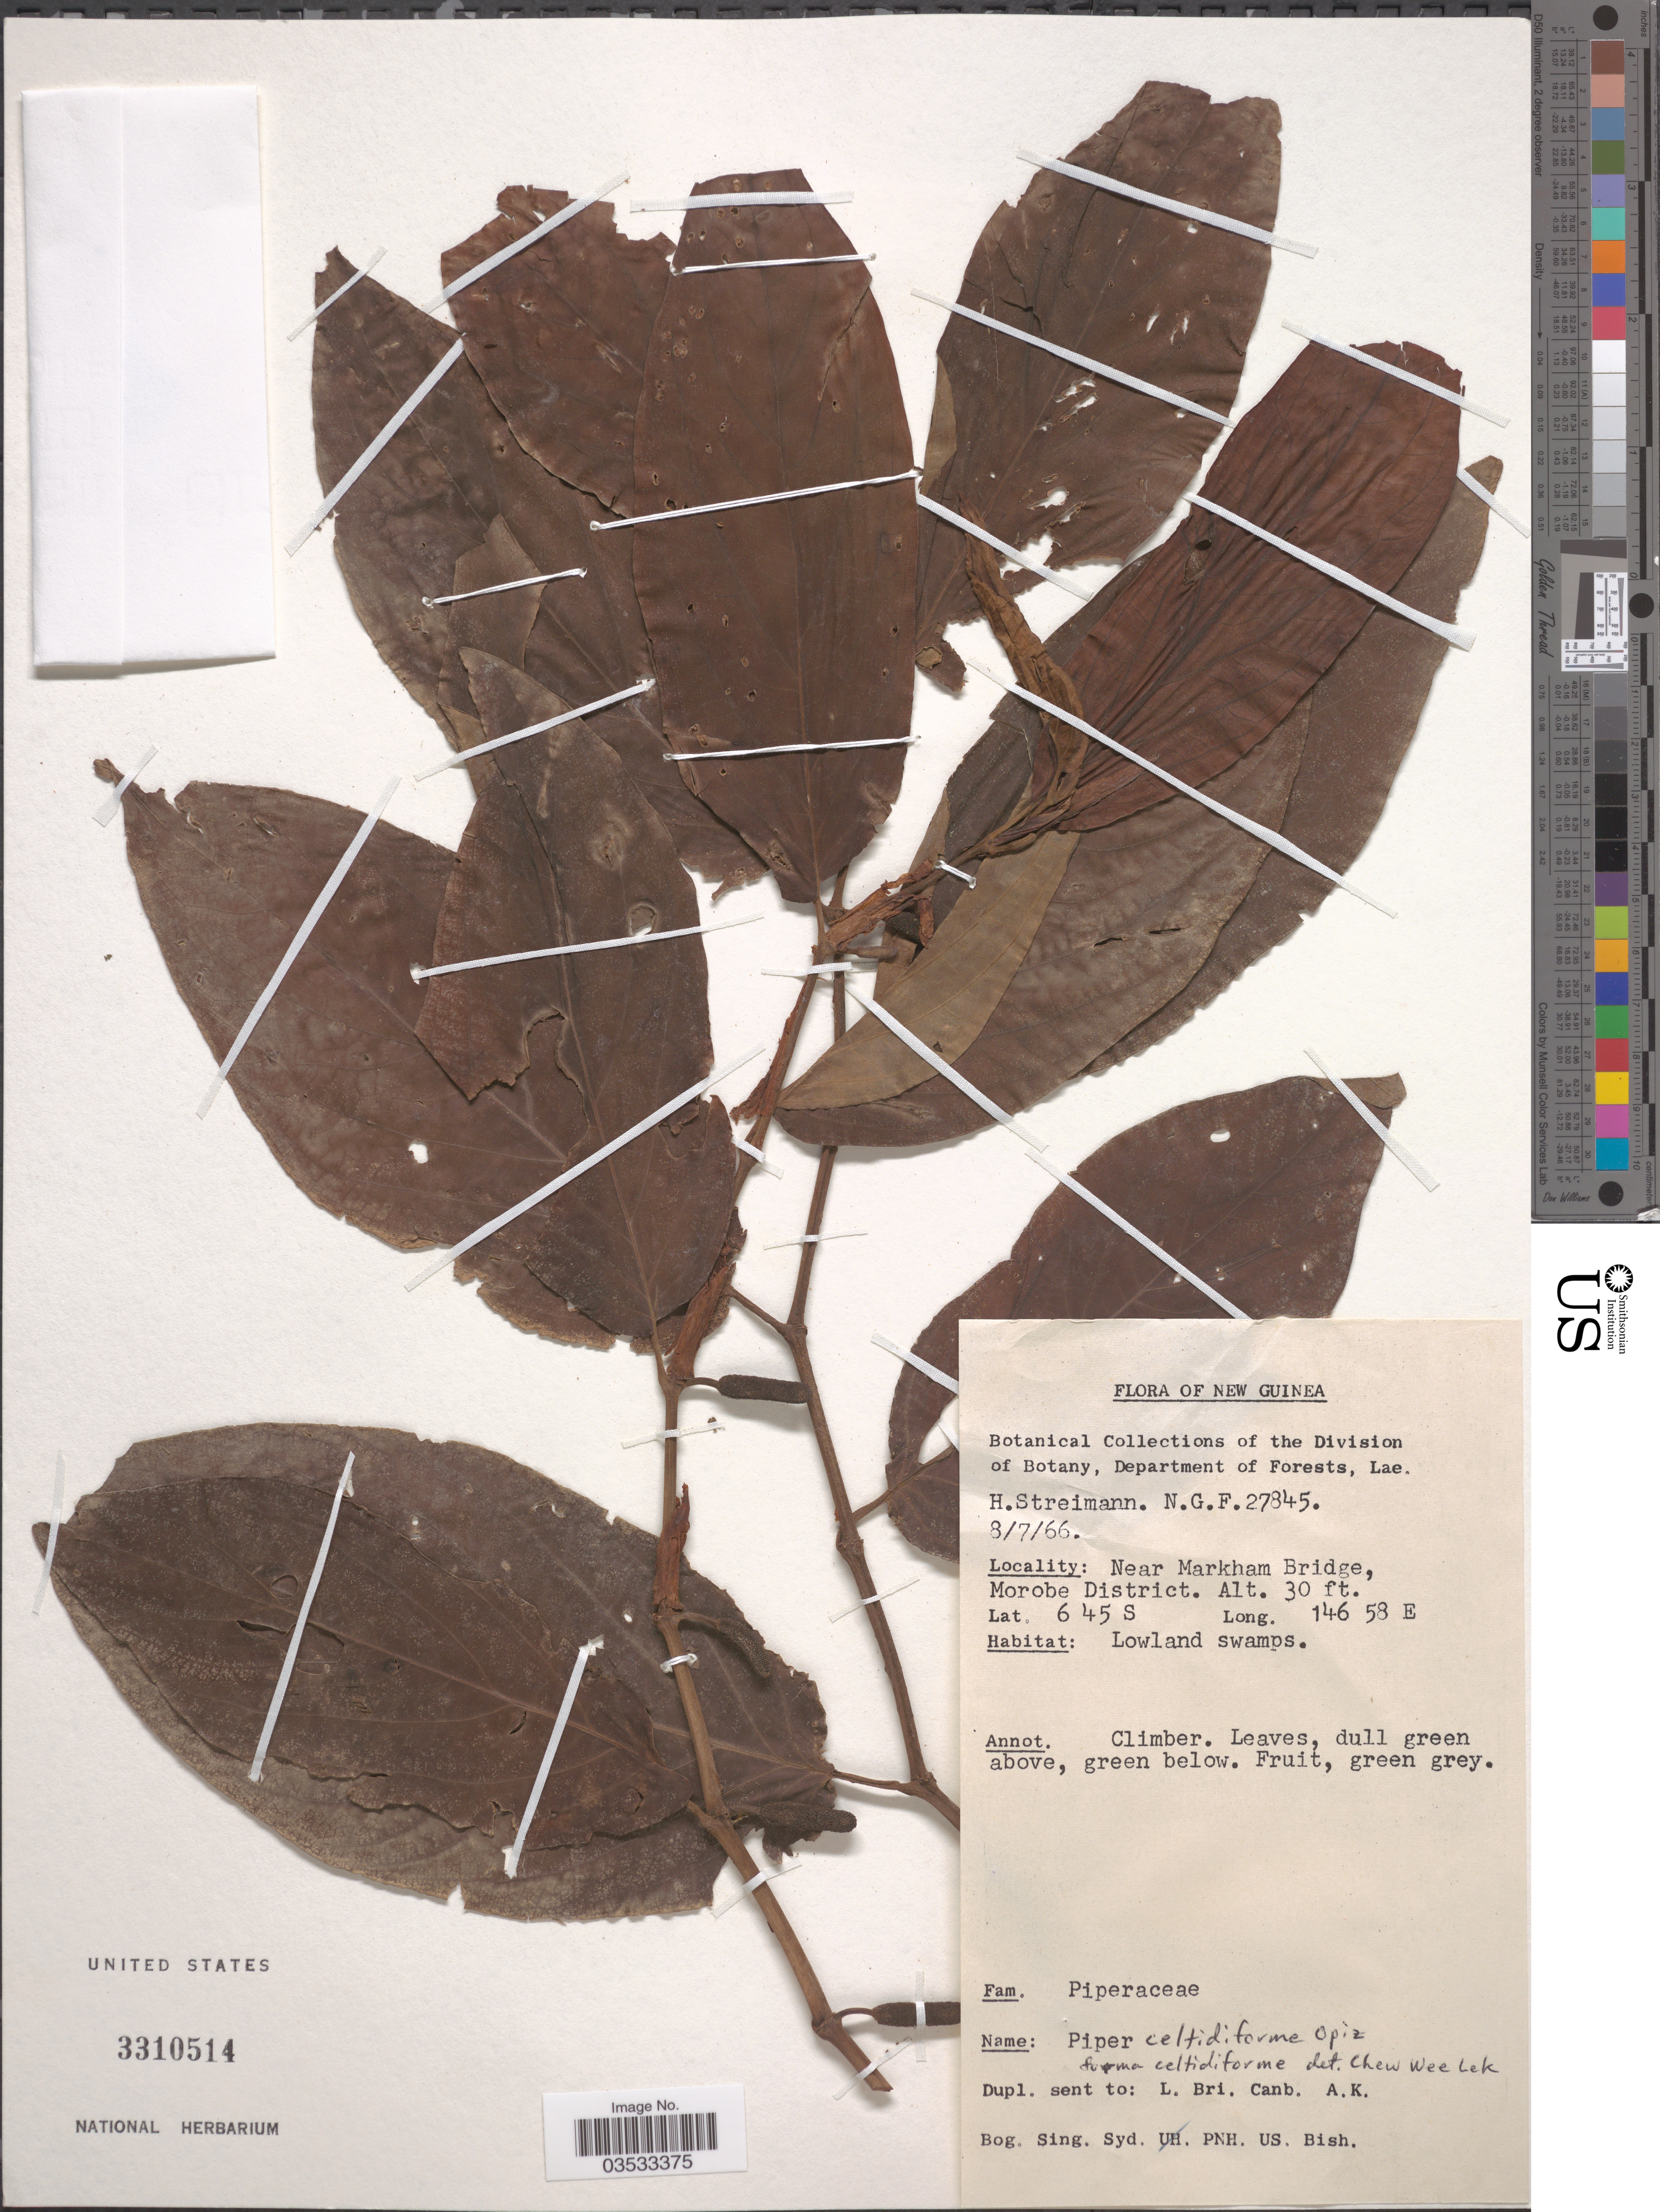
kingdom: Plantae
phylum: Tracheophyta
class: Magnoliopsida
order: Piperales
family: Piperaceae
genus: Piper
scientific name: Piper celtidiforme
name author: Opiz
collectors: H. Streiman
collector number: NGF 27845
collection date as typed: Transcribed d/m/y: 8/7/66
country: Papua New Guinea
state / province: Morobe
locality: Near Markham Bridge, Morobe District.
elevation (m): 9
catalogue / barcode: US 3310514